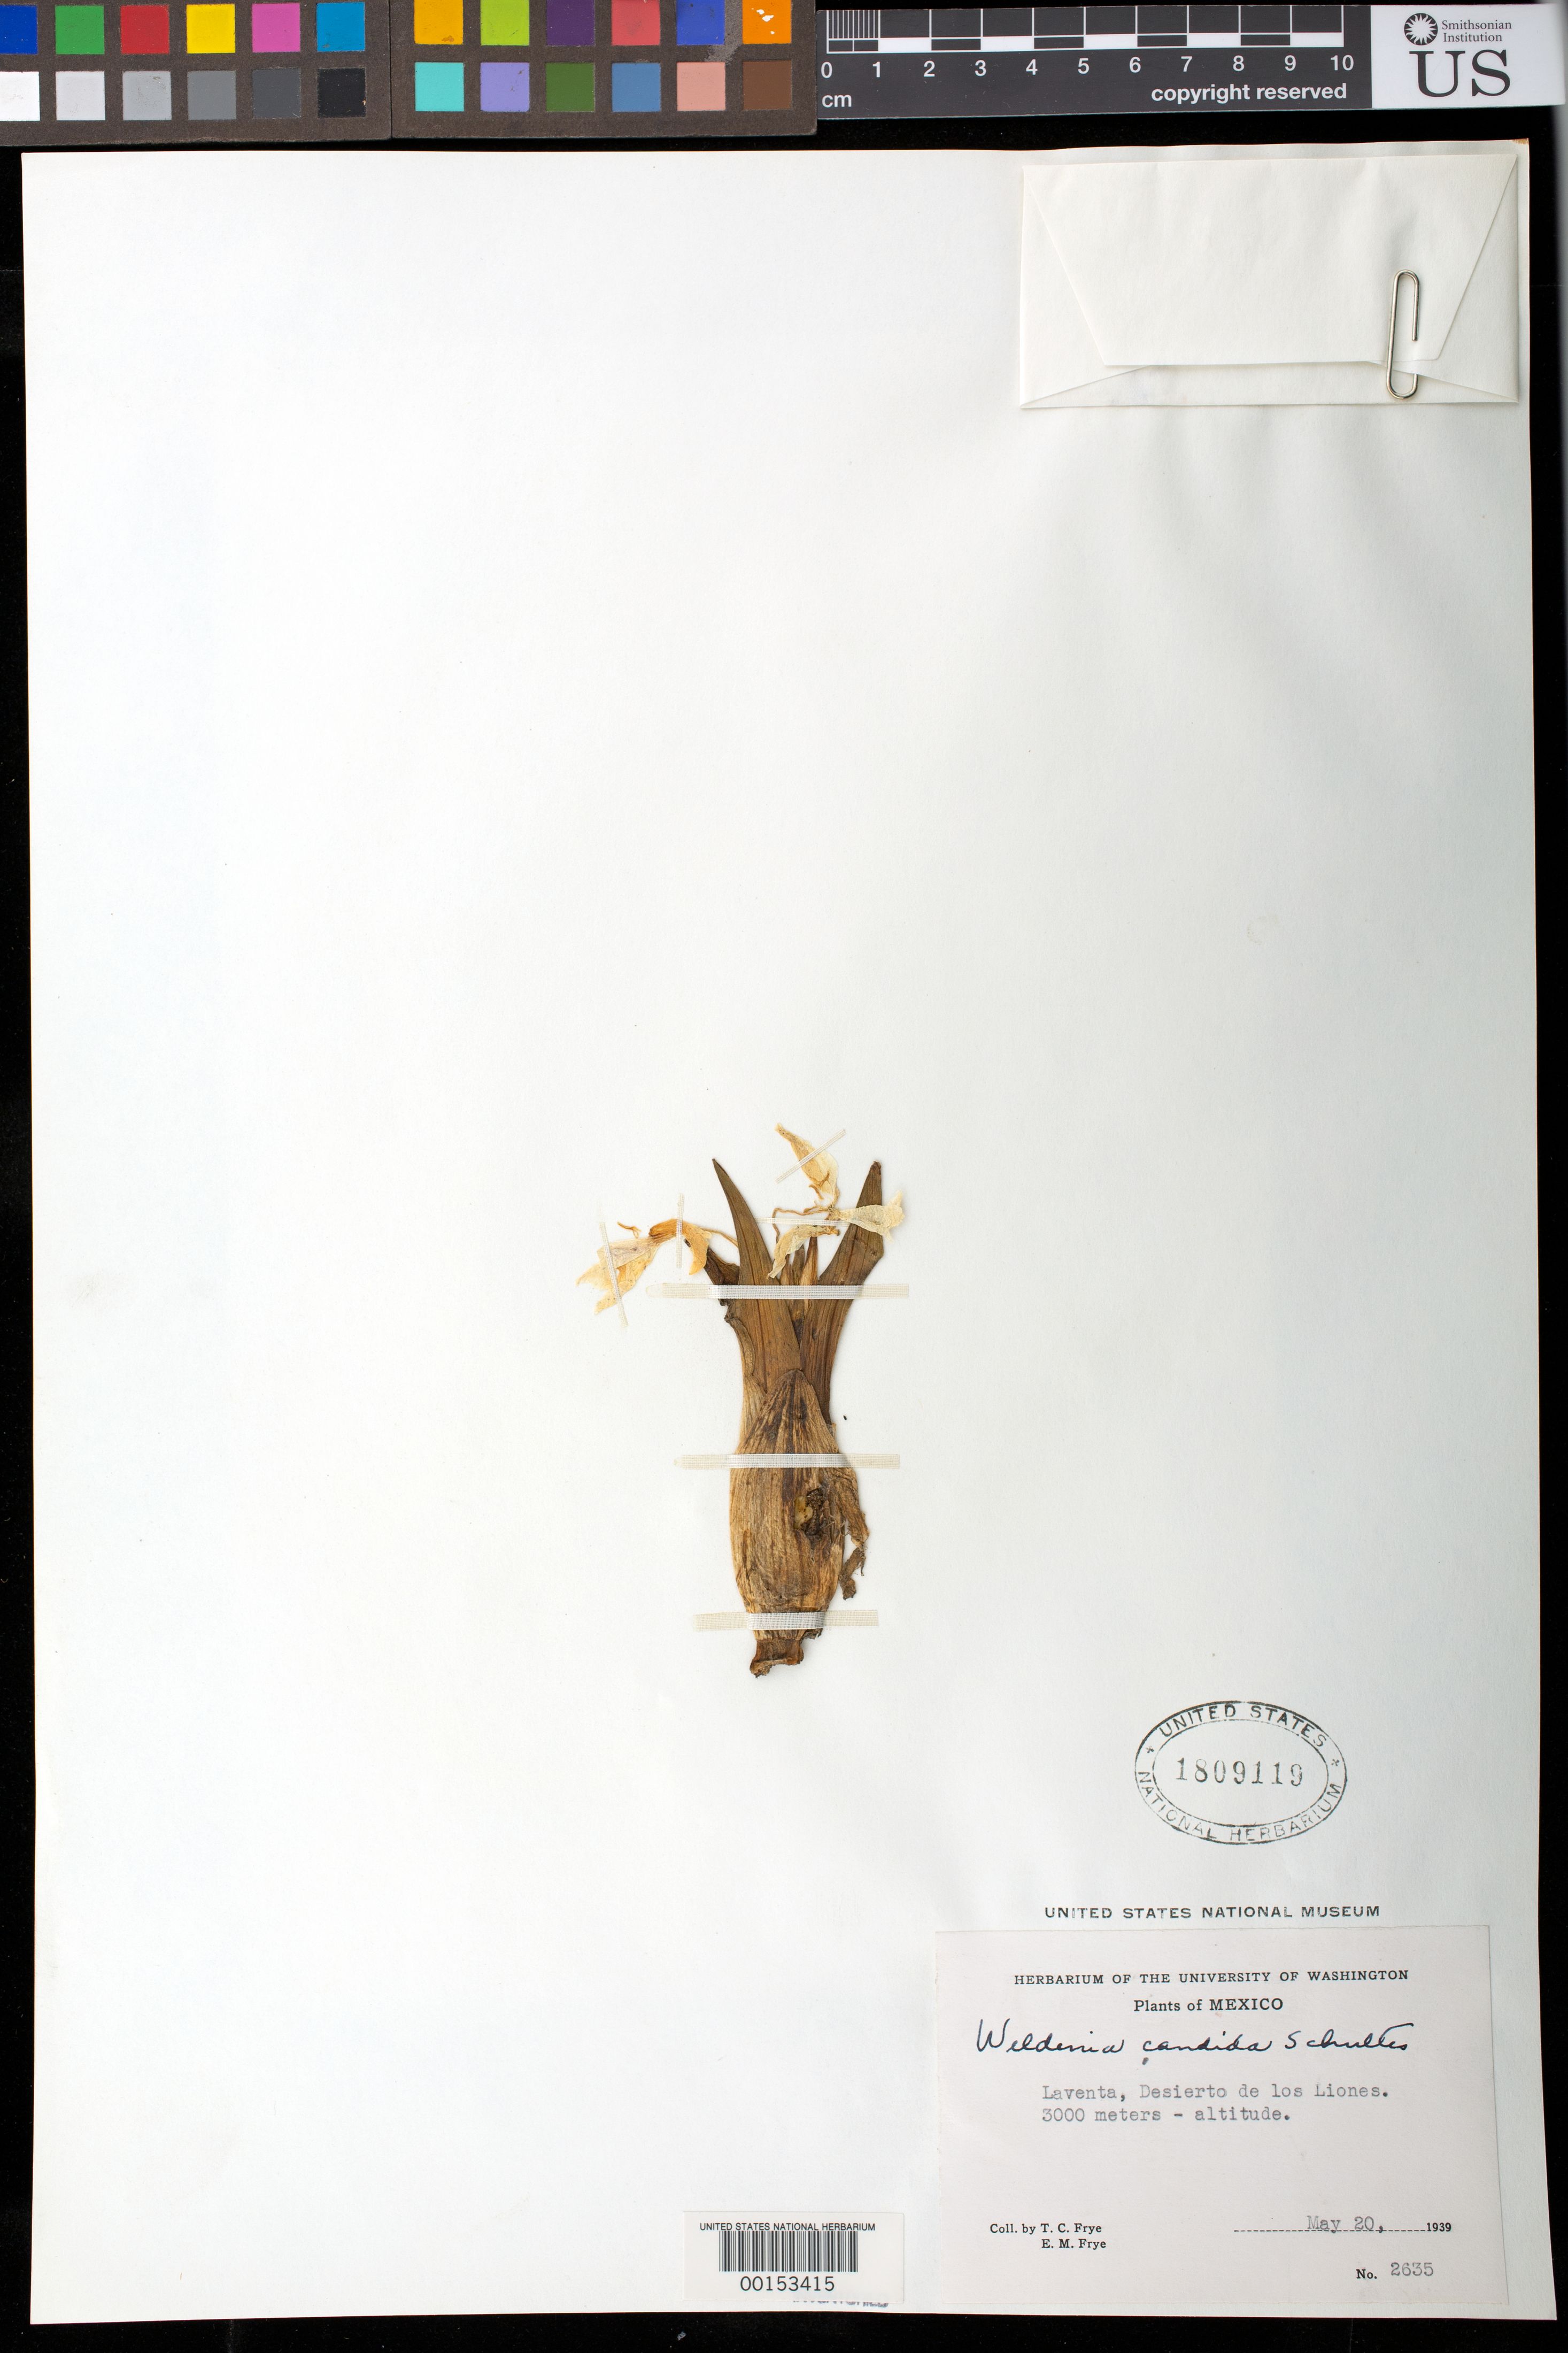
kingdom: Plantae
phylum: Tracheophyta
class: Liliopsida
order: Commelinales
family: Commelinaceae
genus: Weldenia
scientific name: Weldenia candida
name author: Schult. f.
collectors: T. C. Frye & E. Frye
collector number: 2635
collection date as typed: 20 May 1939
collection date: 1939-05-20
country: Mexico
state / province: México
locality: Laventa, desierto de Los Liones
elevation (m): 3000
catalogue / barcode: US 1809119